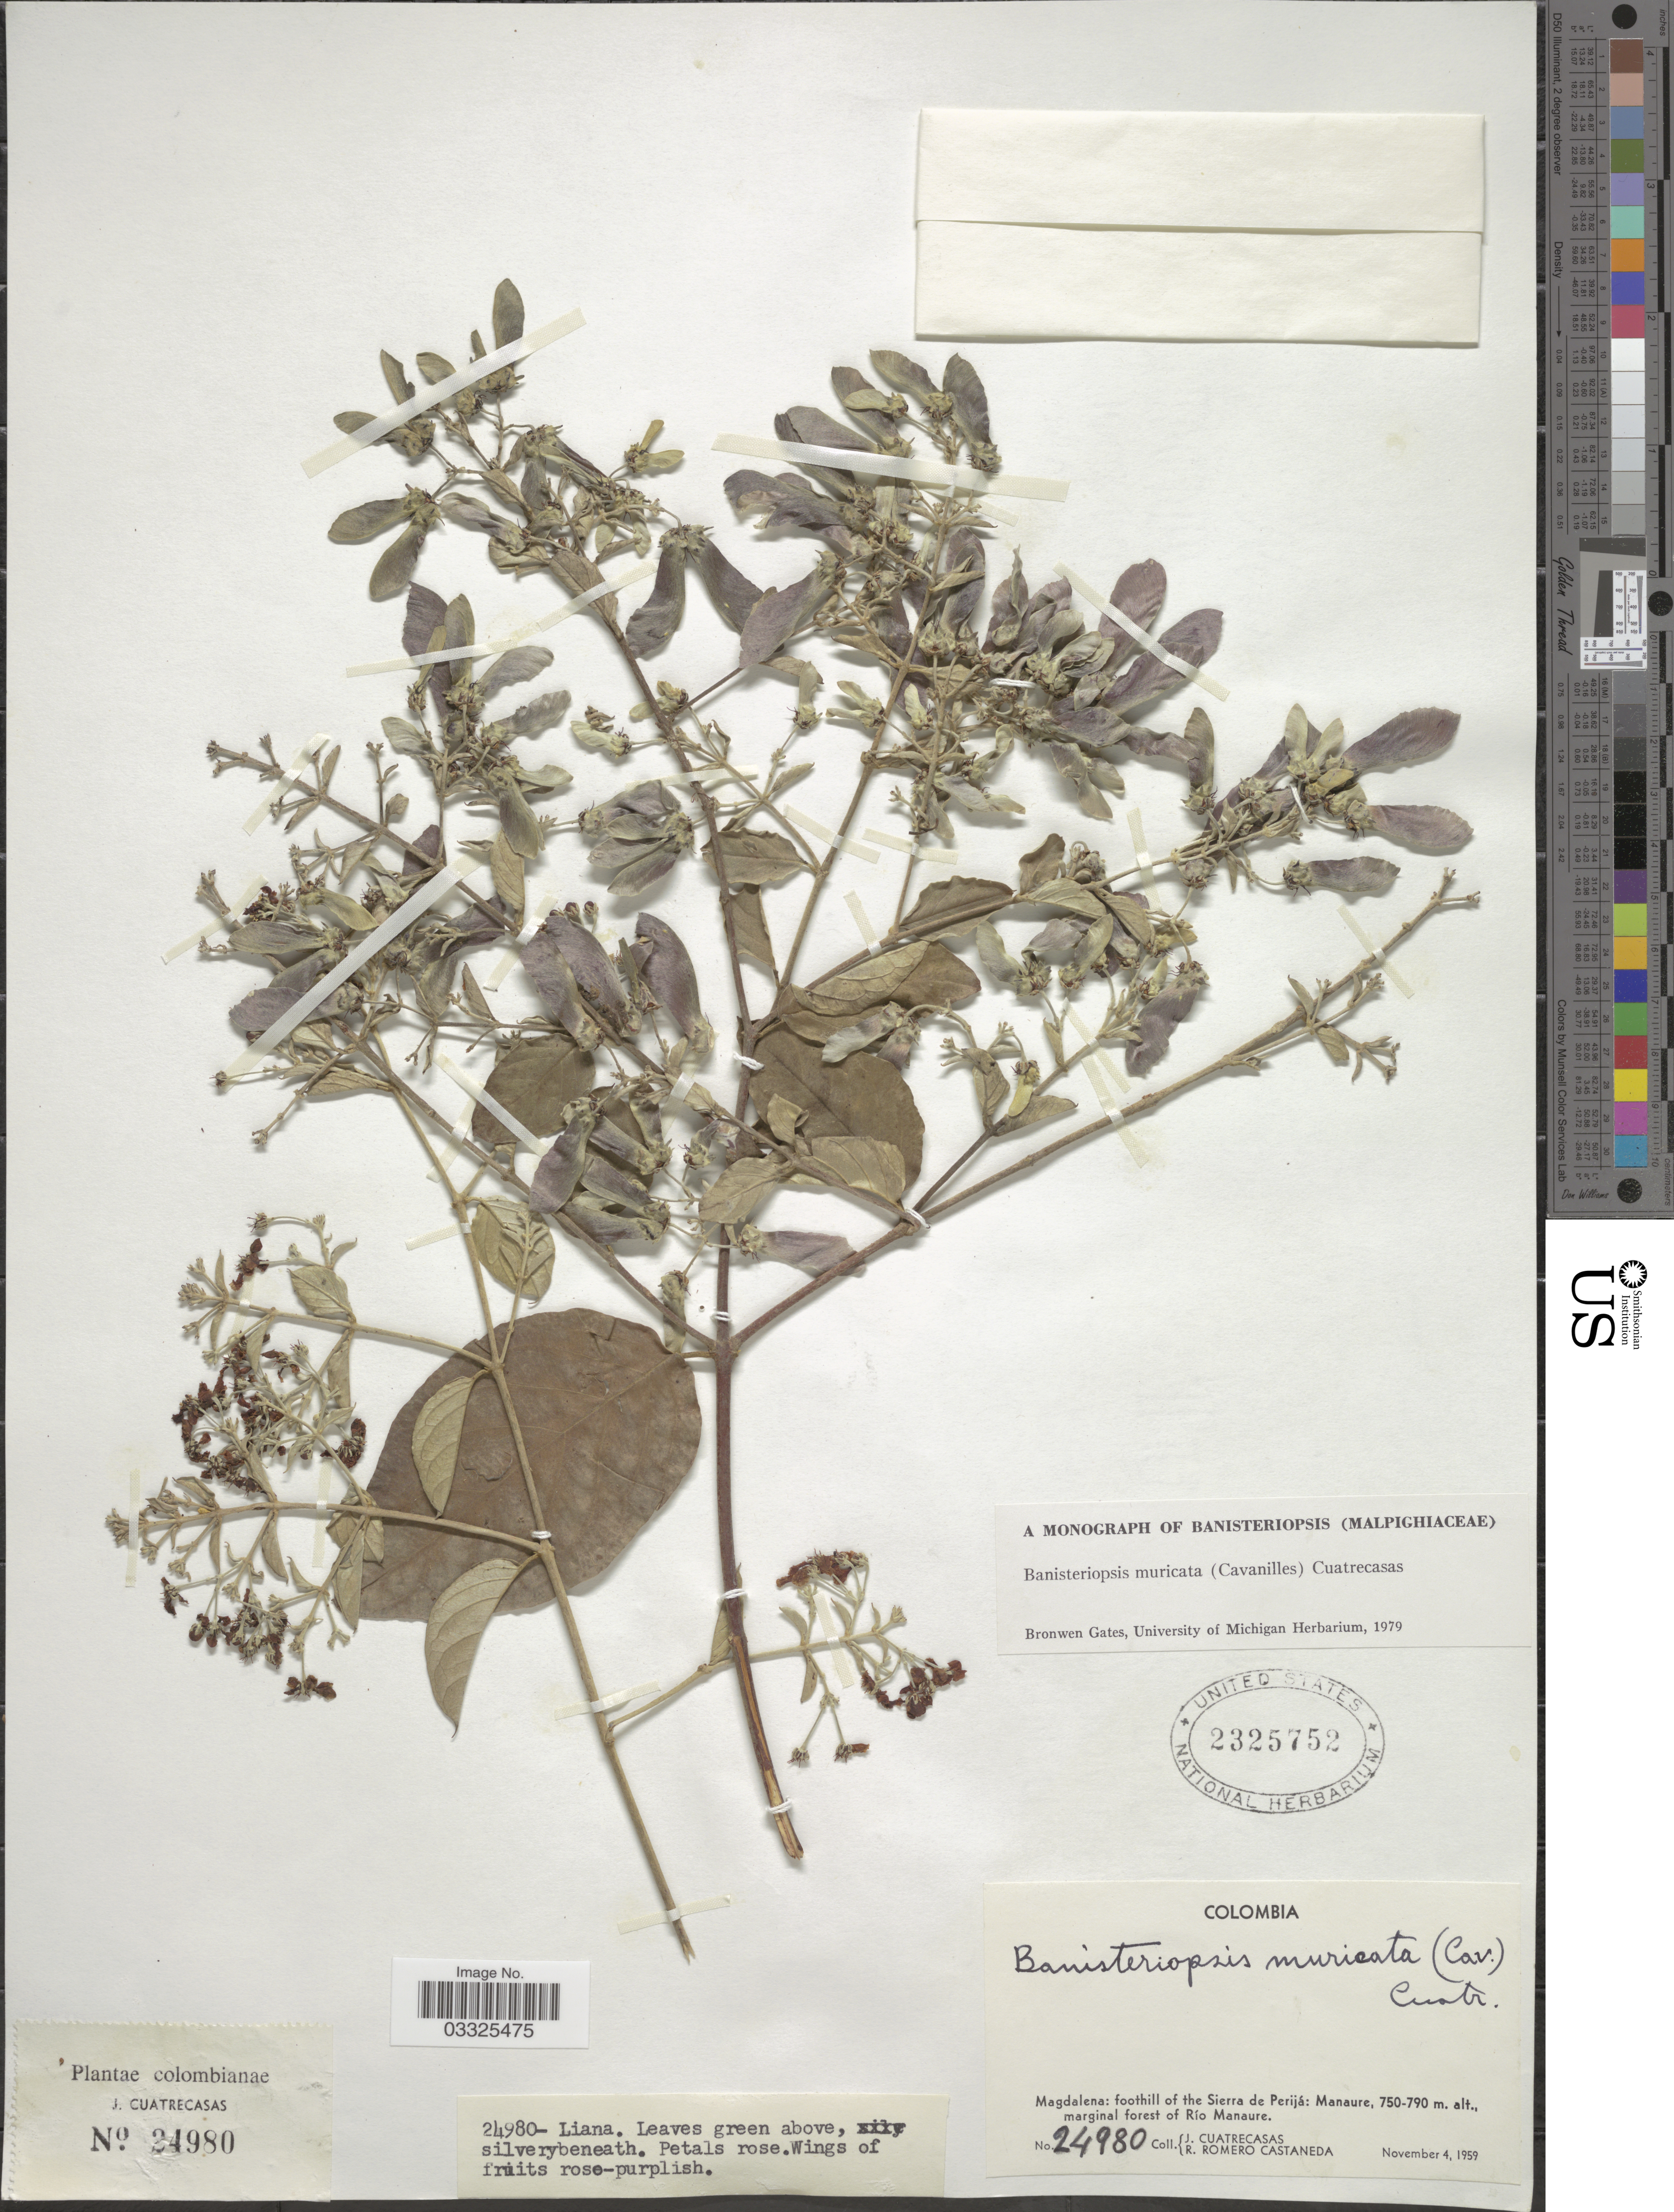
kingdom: Plantae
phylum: Tracheophyta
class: Magnoliopsida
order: Malpighiales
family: Malpighiaceae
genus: Banisteriopsis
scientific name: Banisteriopsis muricata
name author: (Cav.) Cuatrec.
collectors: J. Cuatrecasas & R. Romero Castañeda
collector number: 24980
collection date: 1959-11-04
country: Colombia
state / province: Magdalena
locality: Foothill of the Sierra de Perijá: Manaure, marginal forest of Río Manaure.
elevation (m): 750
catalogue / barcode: US 2325752